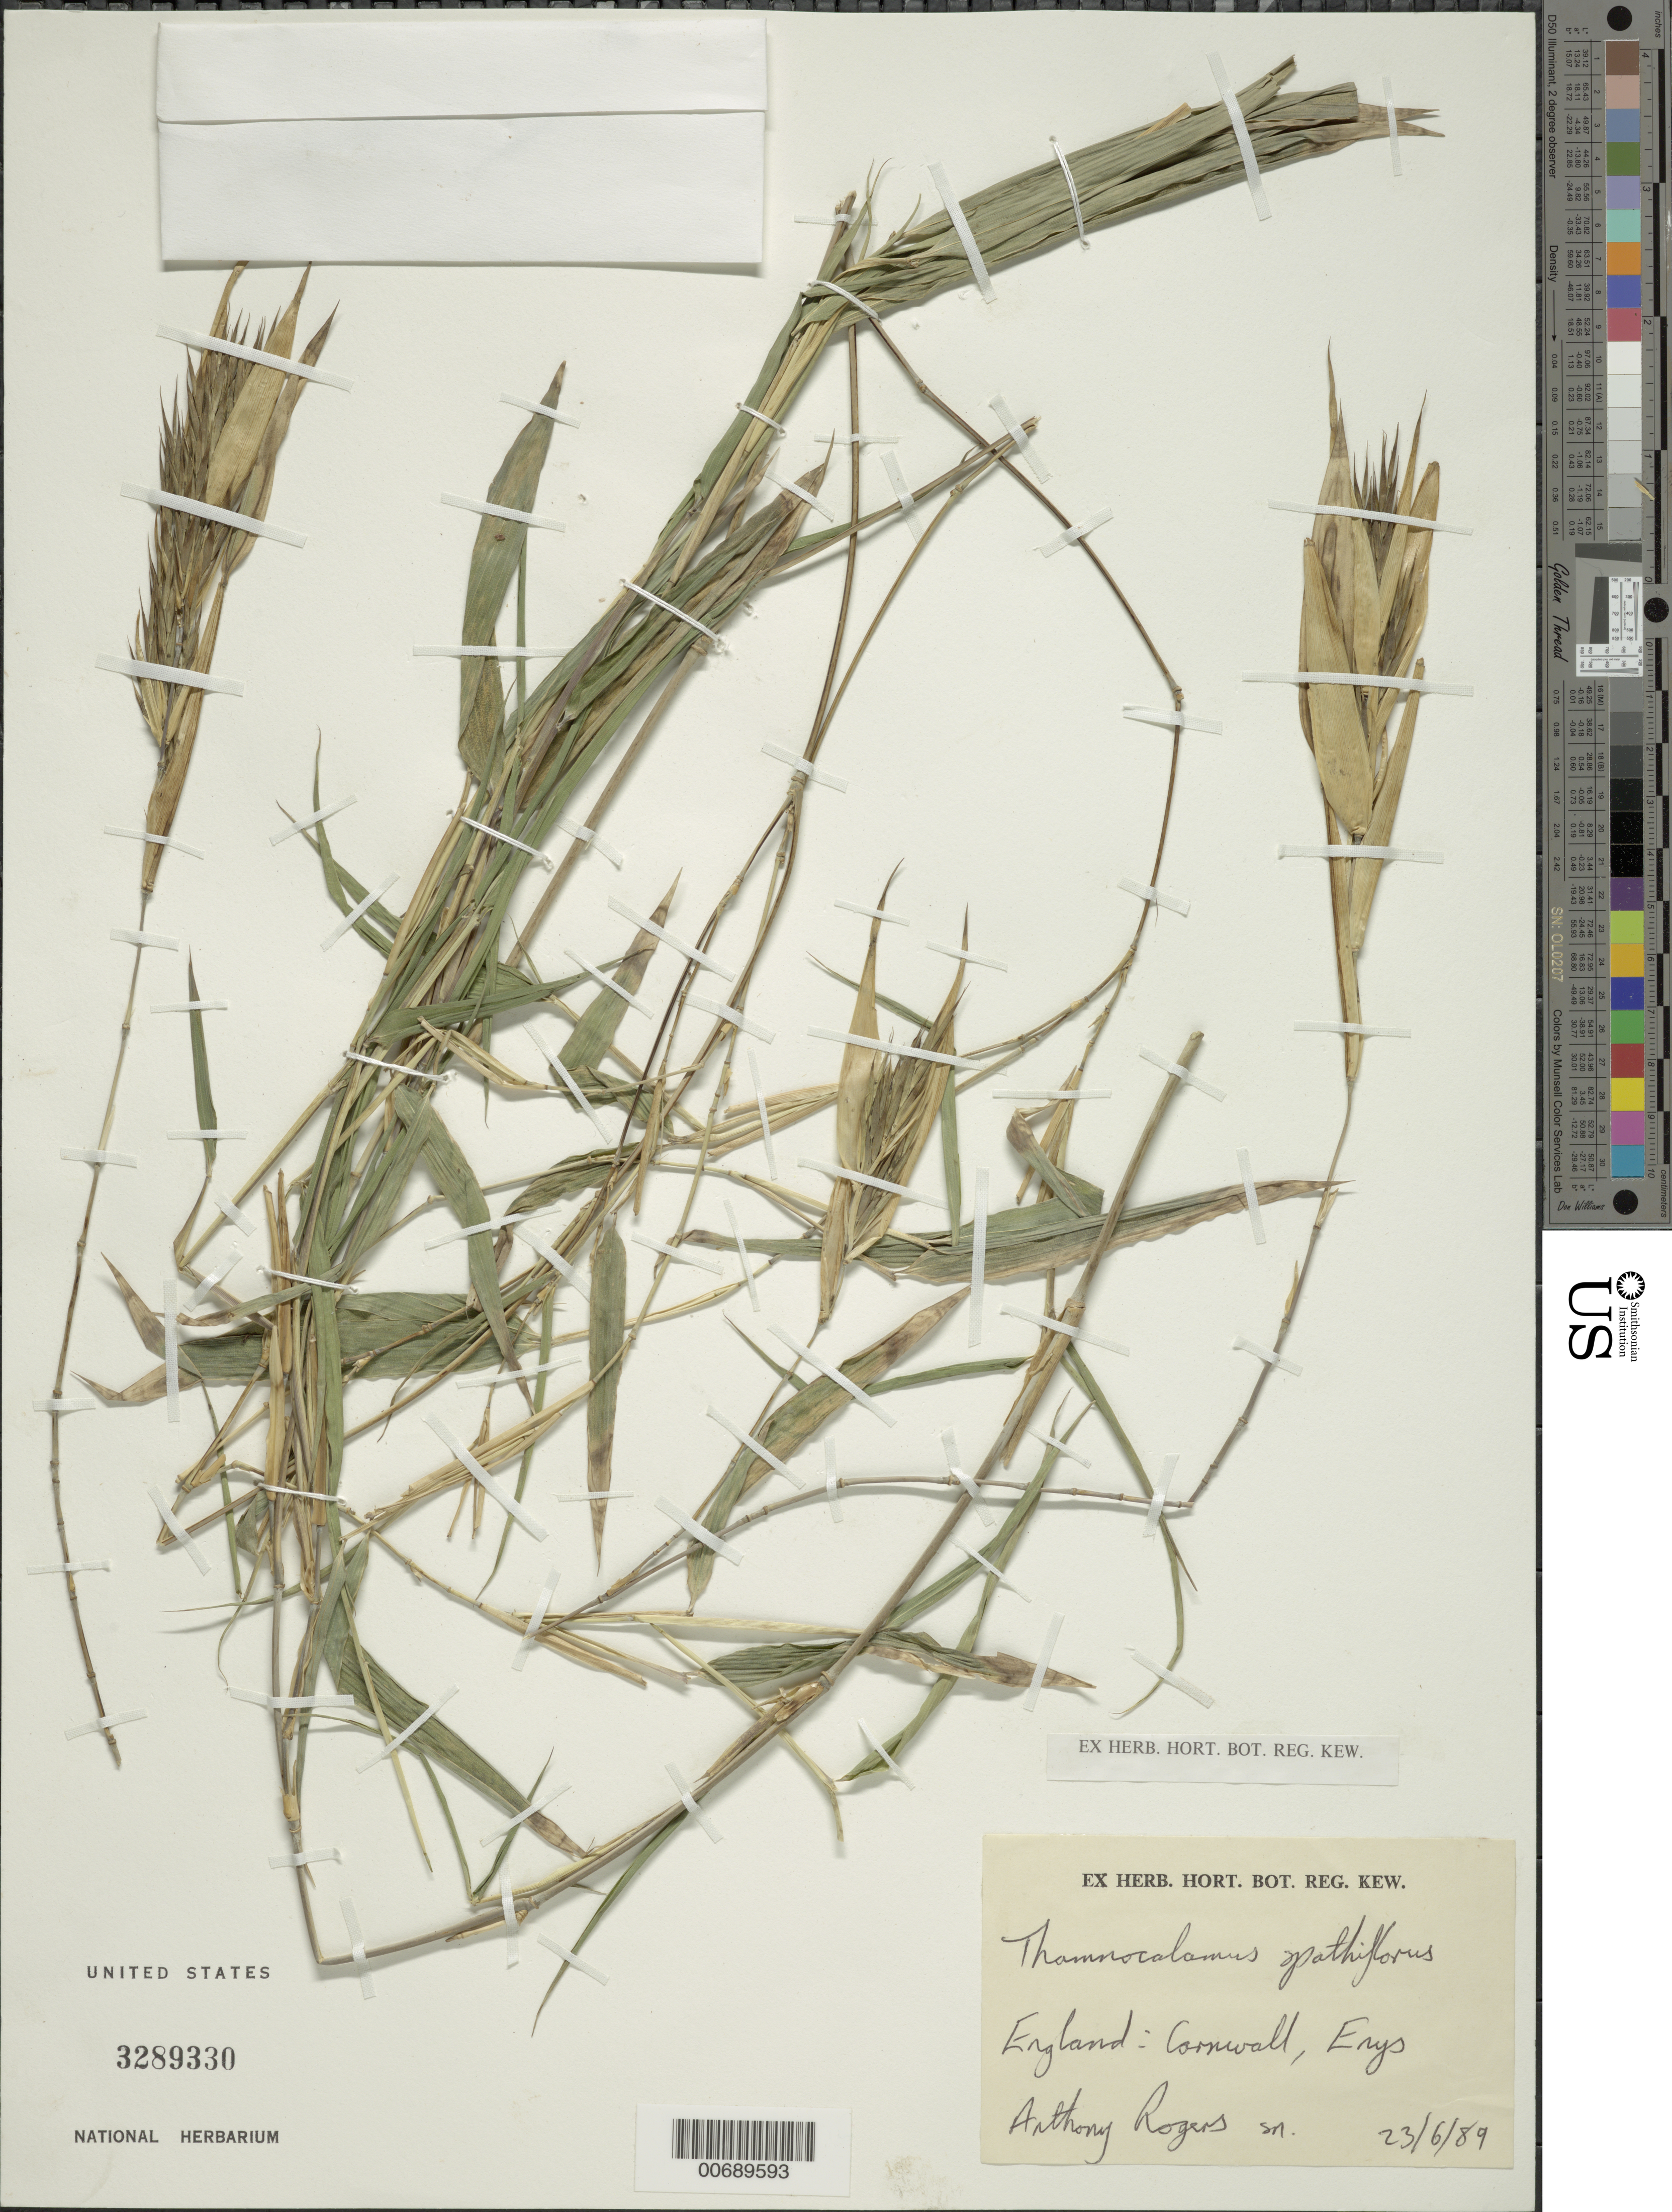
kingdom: Plantae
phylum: Tracheophyta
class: Liliopsida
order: Poales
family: Poaceae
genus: Thamnocalamus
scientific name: Thamnocalamus spathiflorus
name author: (Trin.) Munro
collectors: A. Rogers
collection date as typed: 23 Jun 1989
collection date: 1989-06-23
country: United Kingdom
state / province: England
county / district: Cornwall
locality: Erys.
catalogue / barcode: US 3289330